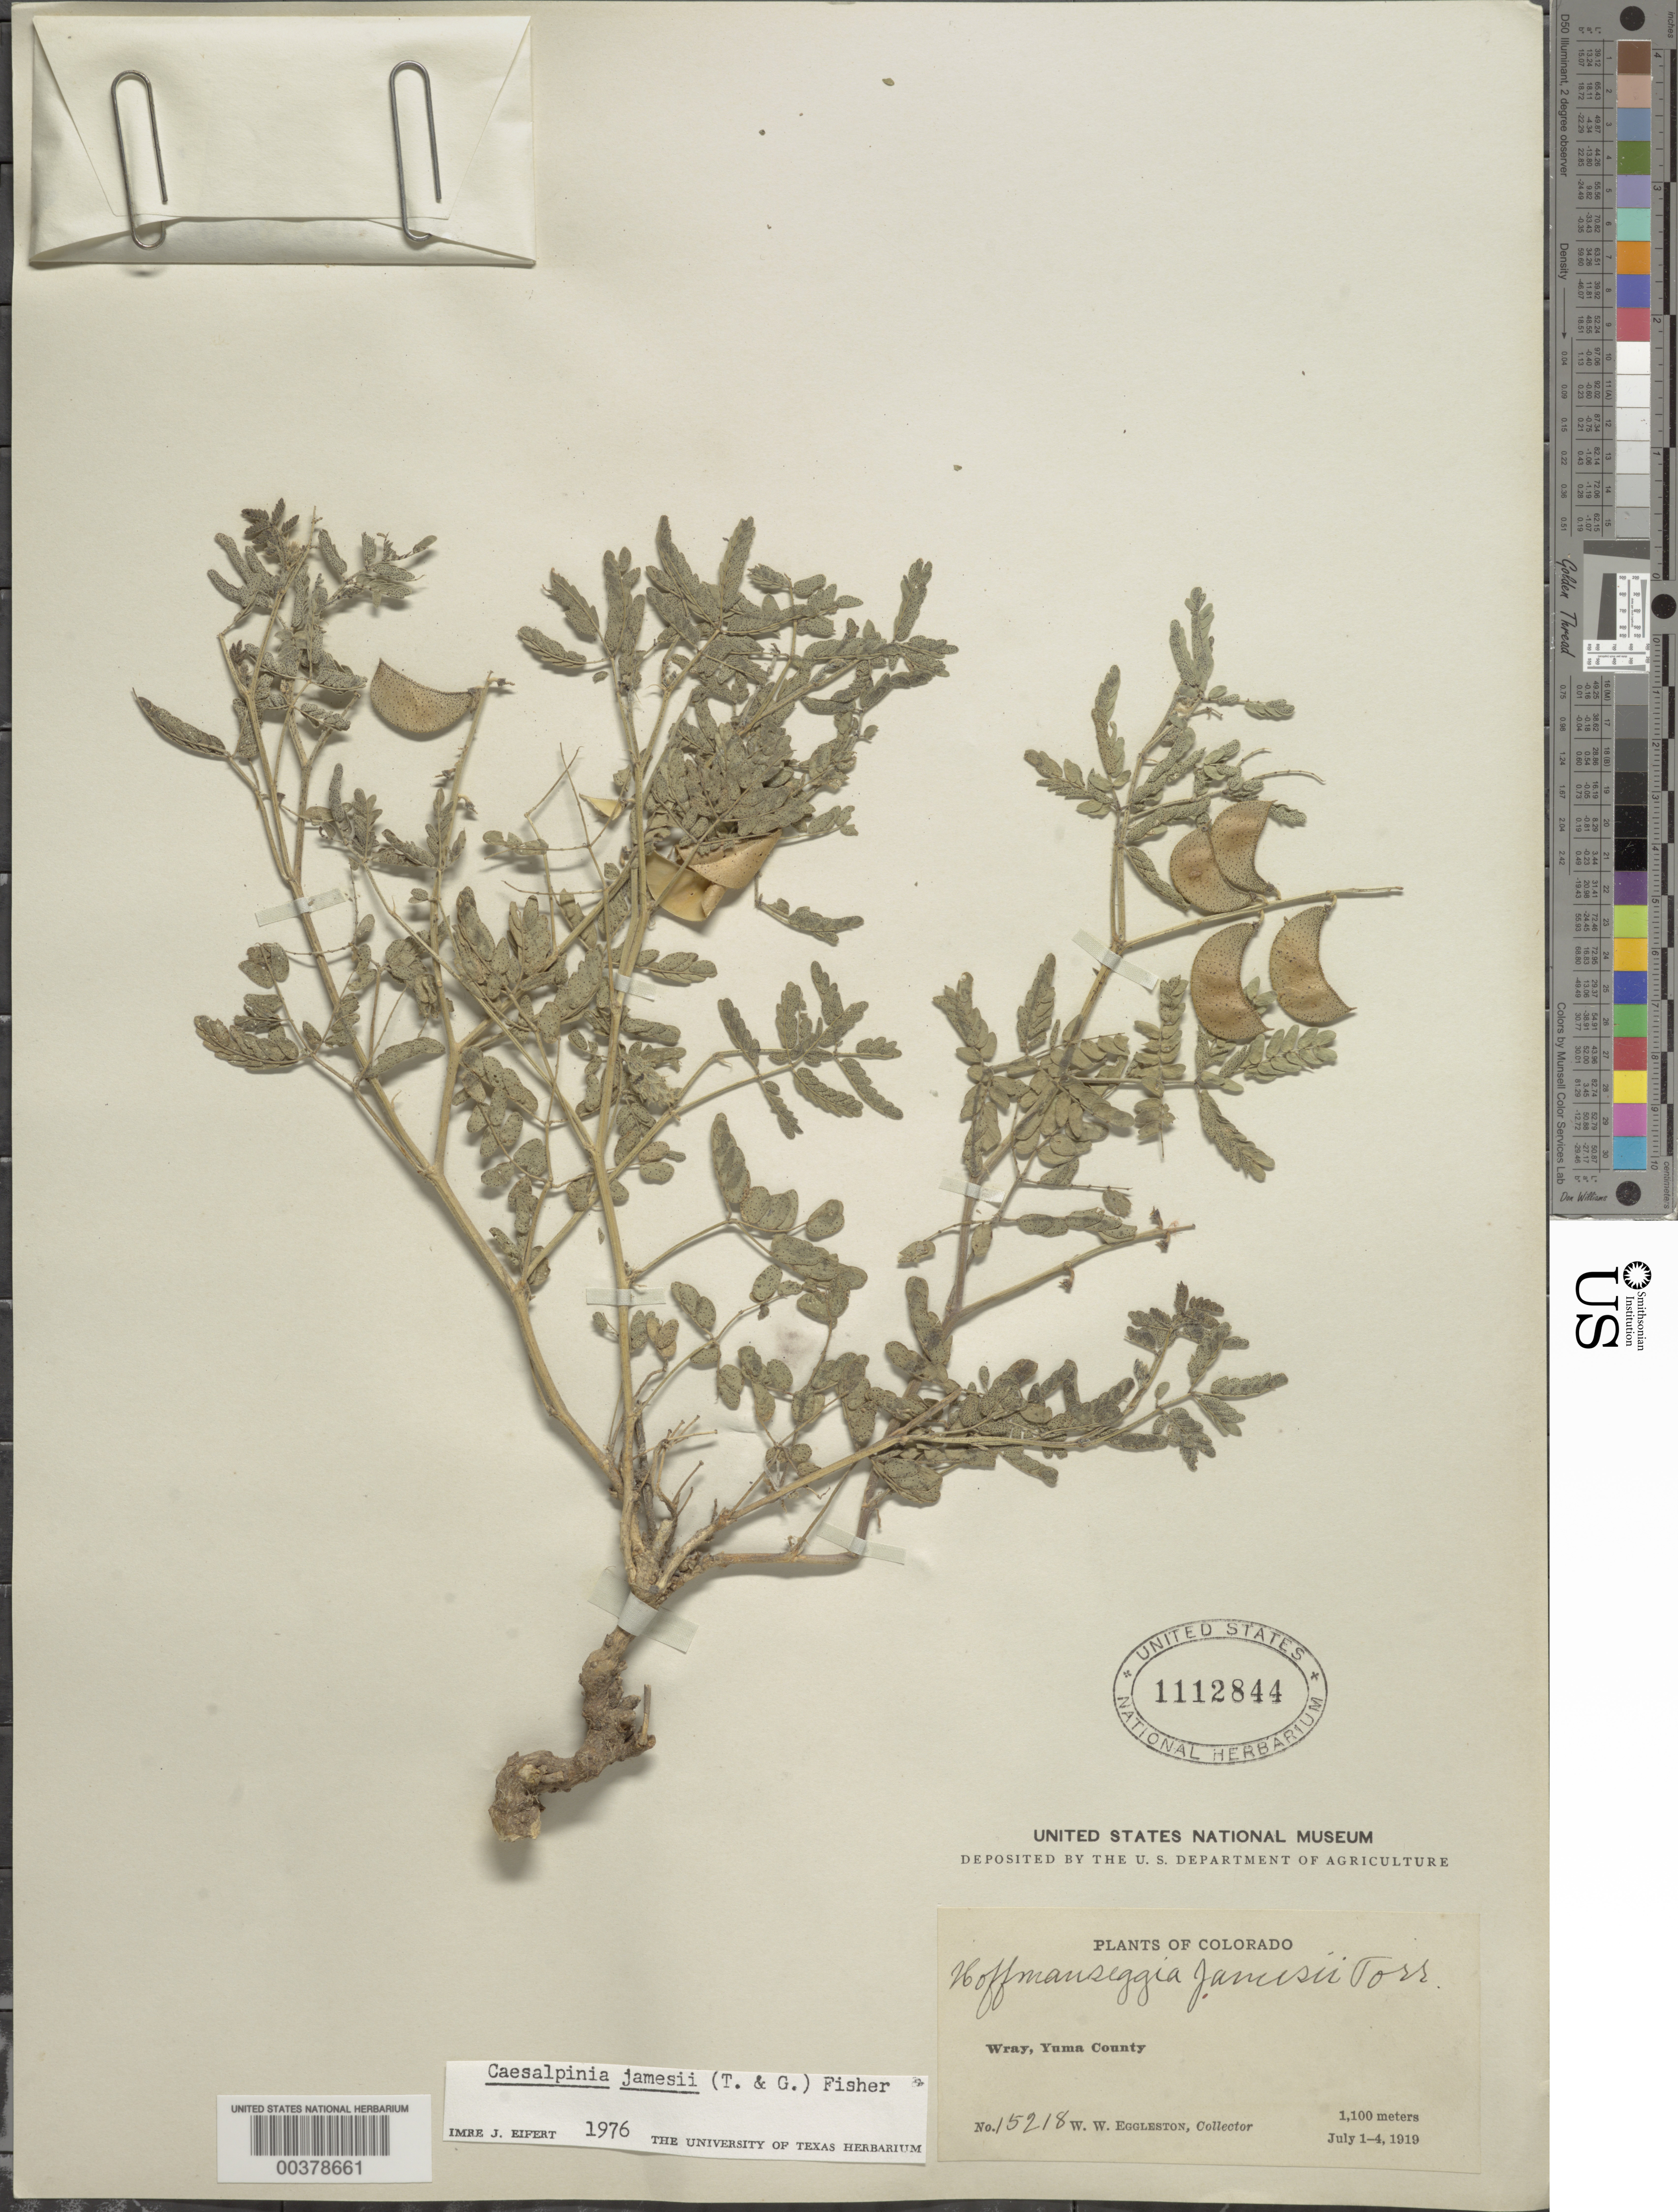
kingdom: Plantae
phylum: Tracheophyta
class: Magnoliopsida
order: Fabales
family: Fabaceae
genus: Pomaria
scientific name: Pomaria jamesii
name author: (Torr. & A. Gray) Walp.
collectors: W. W. Eggleston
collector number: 15218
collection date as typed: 01 Jul 1919 to 04 Jul 1919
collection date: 1919-07-01/1919-07-04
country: United States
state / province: Colorado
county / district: Yuma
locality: Wray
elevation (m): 1100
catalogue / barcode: US 1112844